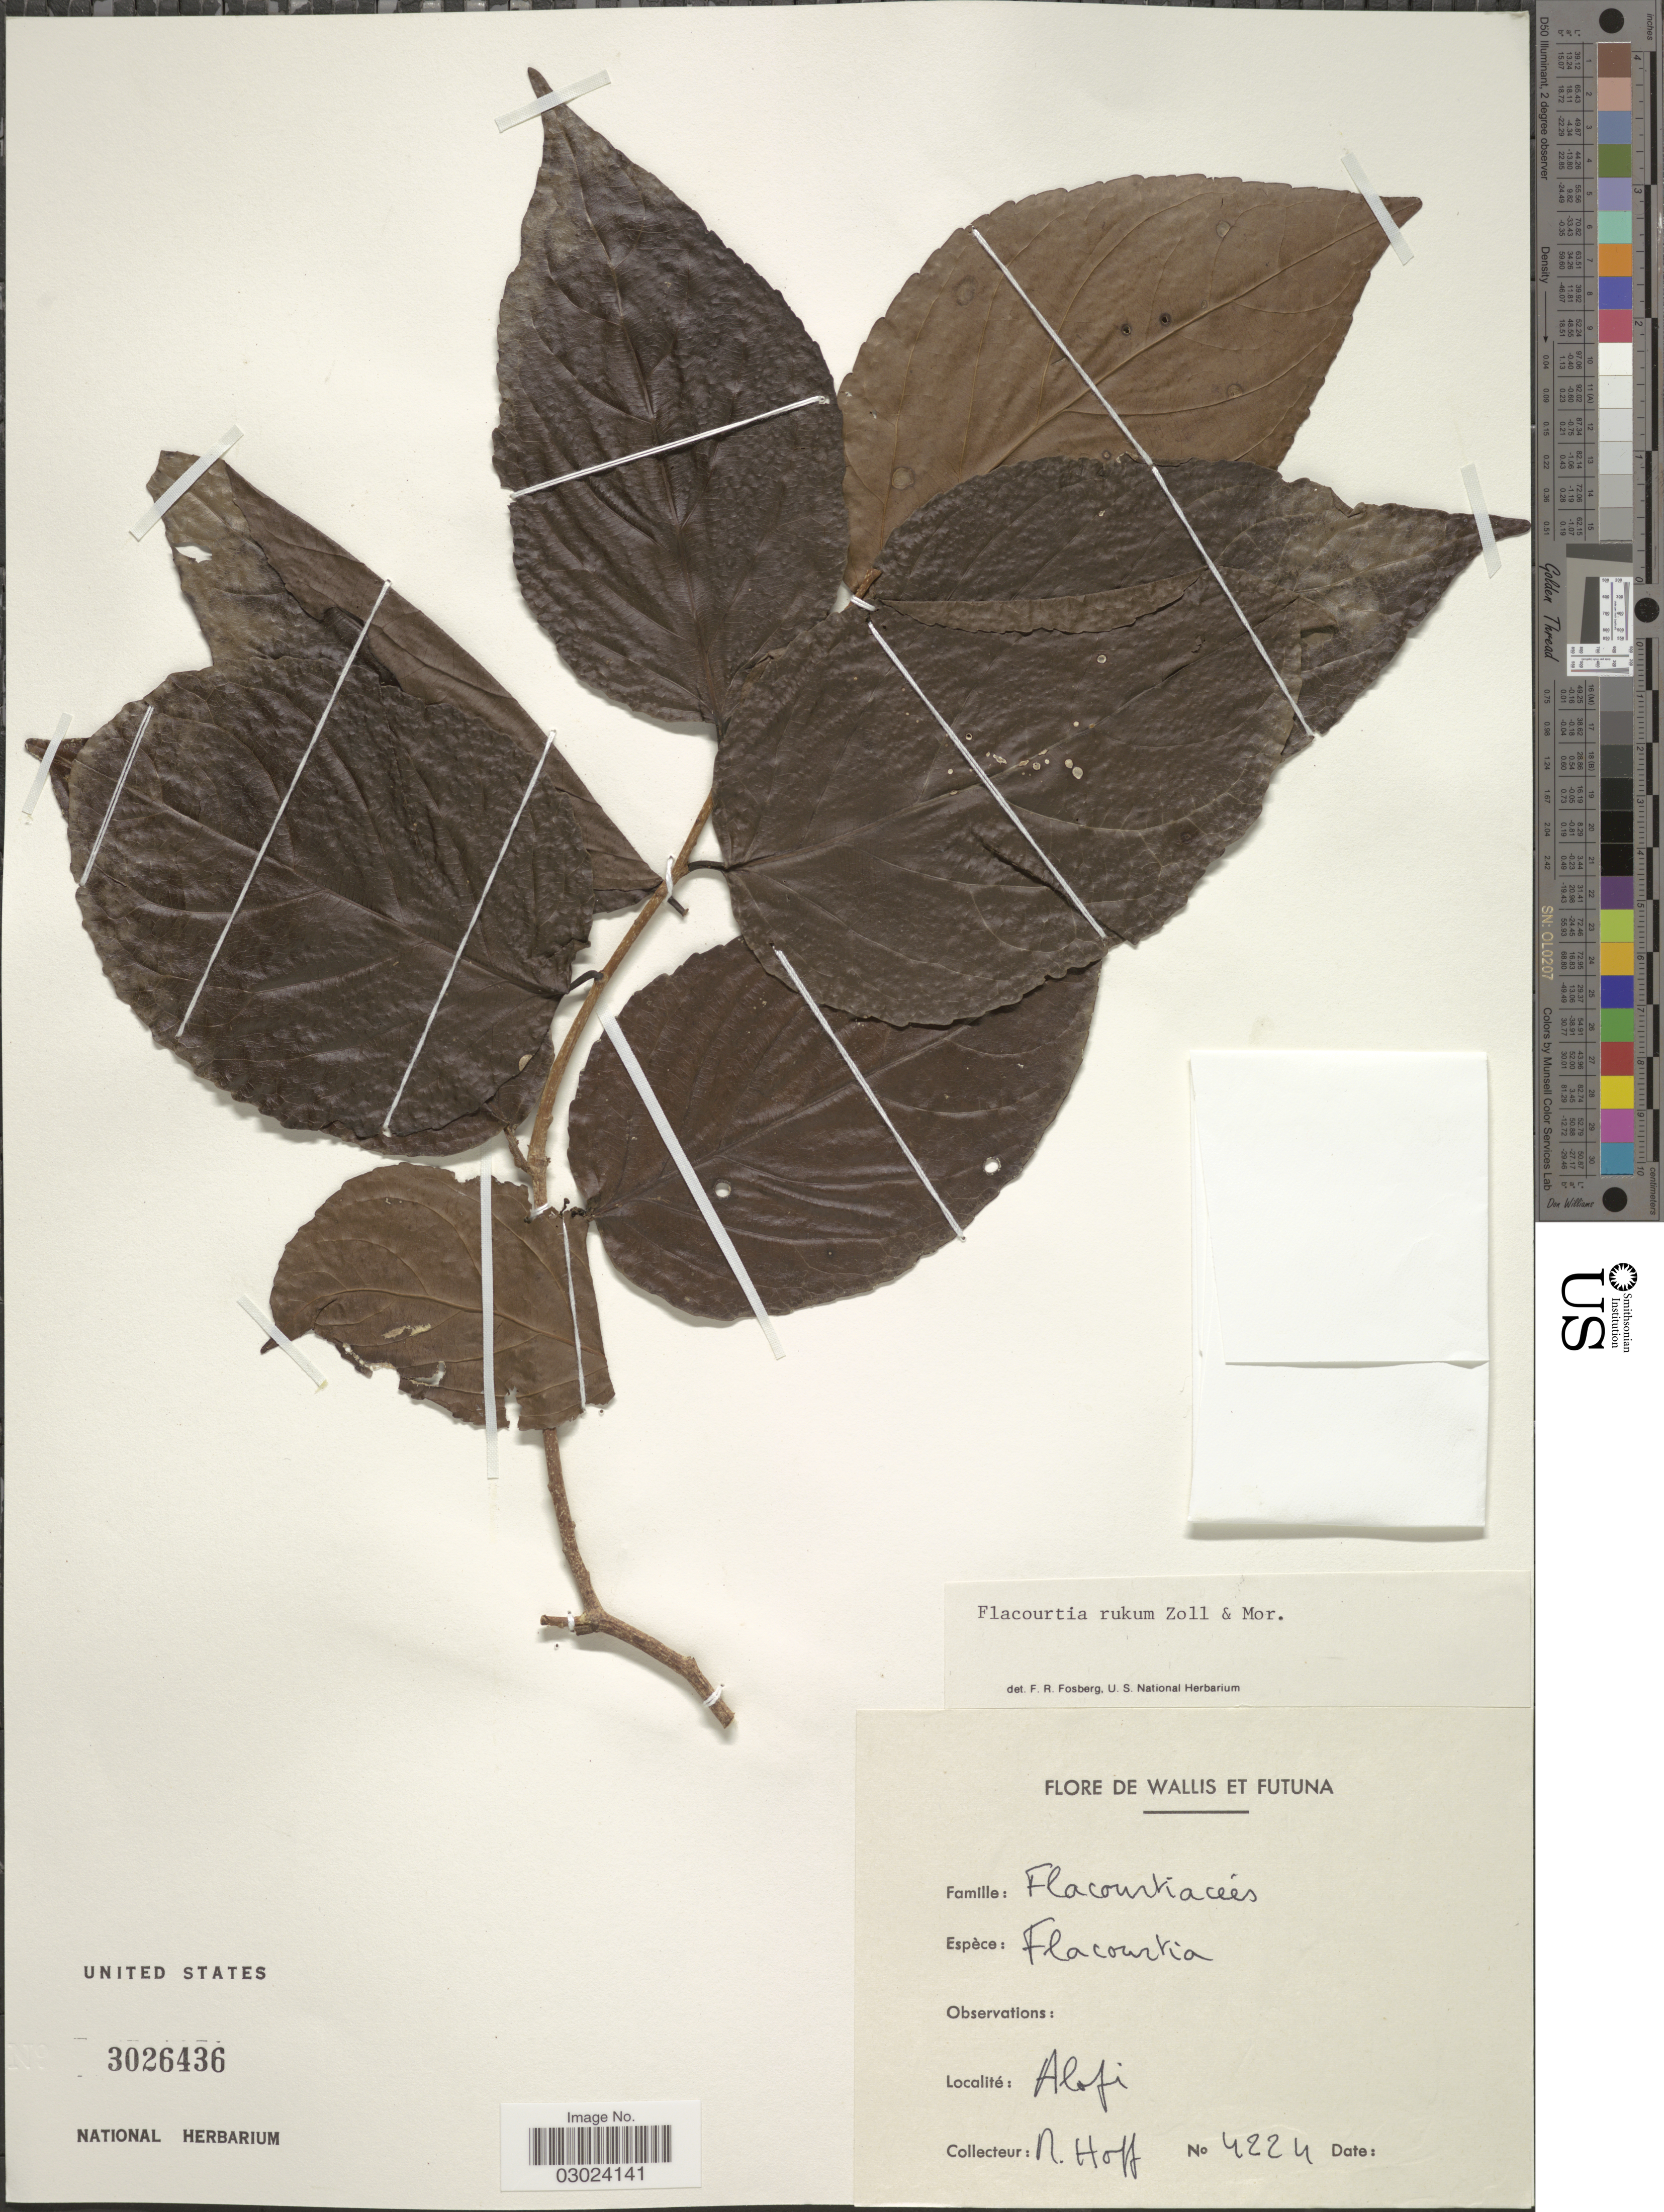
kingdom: Plantae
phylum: Tracheophyta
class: Magnoliopsida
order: Malpighiales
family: Salicaceae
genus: Flacourtia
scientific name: Flacourtia rukam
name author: Zoll. & Moritzi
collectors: N. Hoff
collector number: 4224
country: Wallis and Futuna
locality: Wallis et Futuna. Alofi.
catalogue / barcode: US 3026436